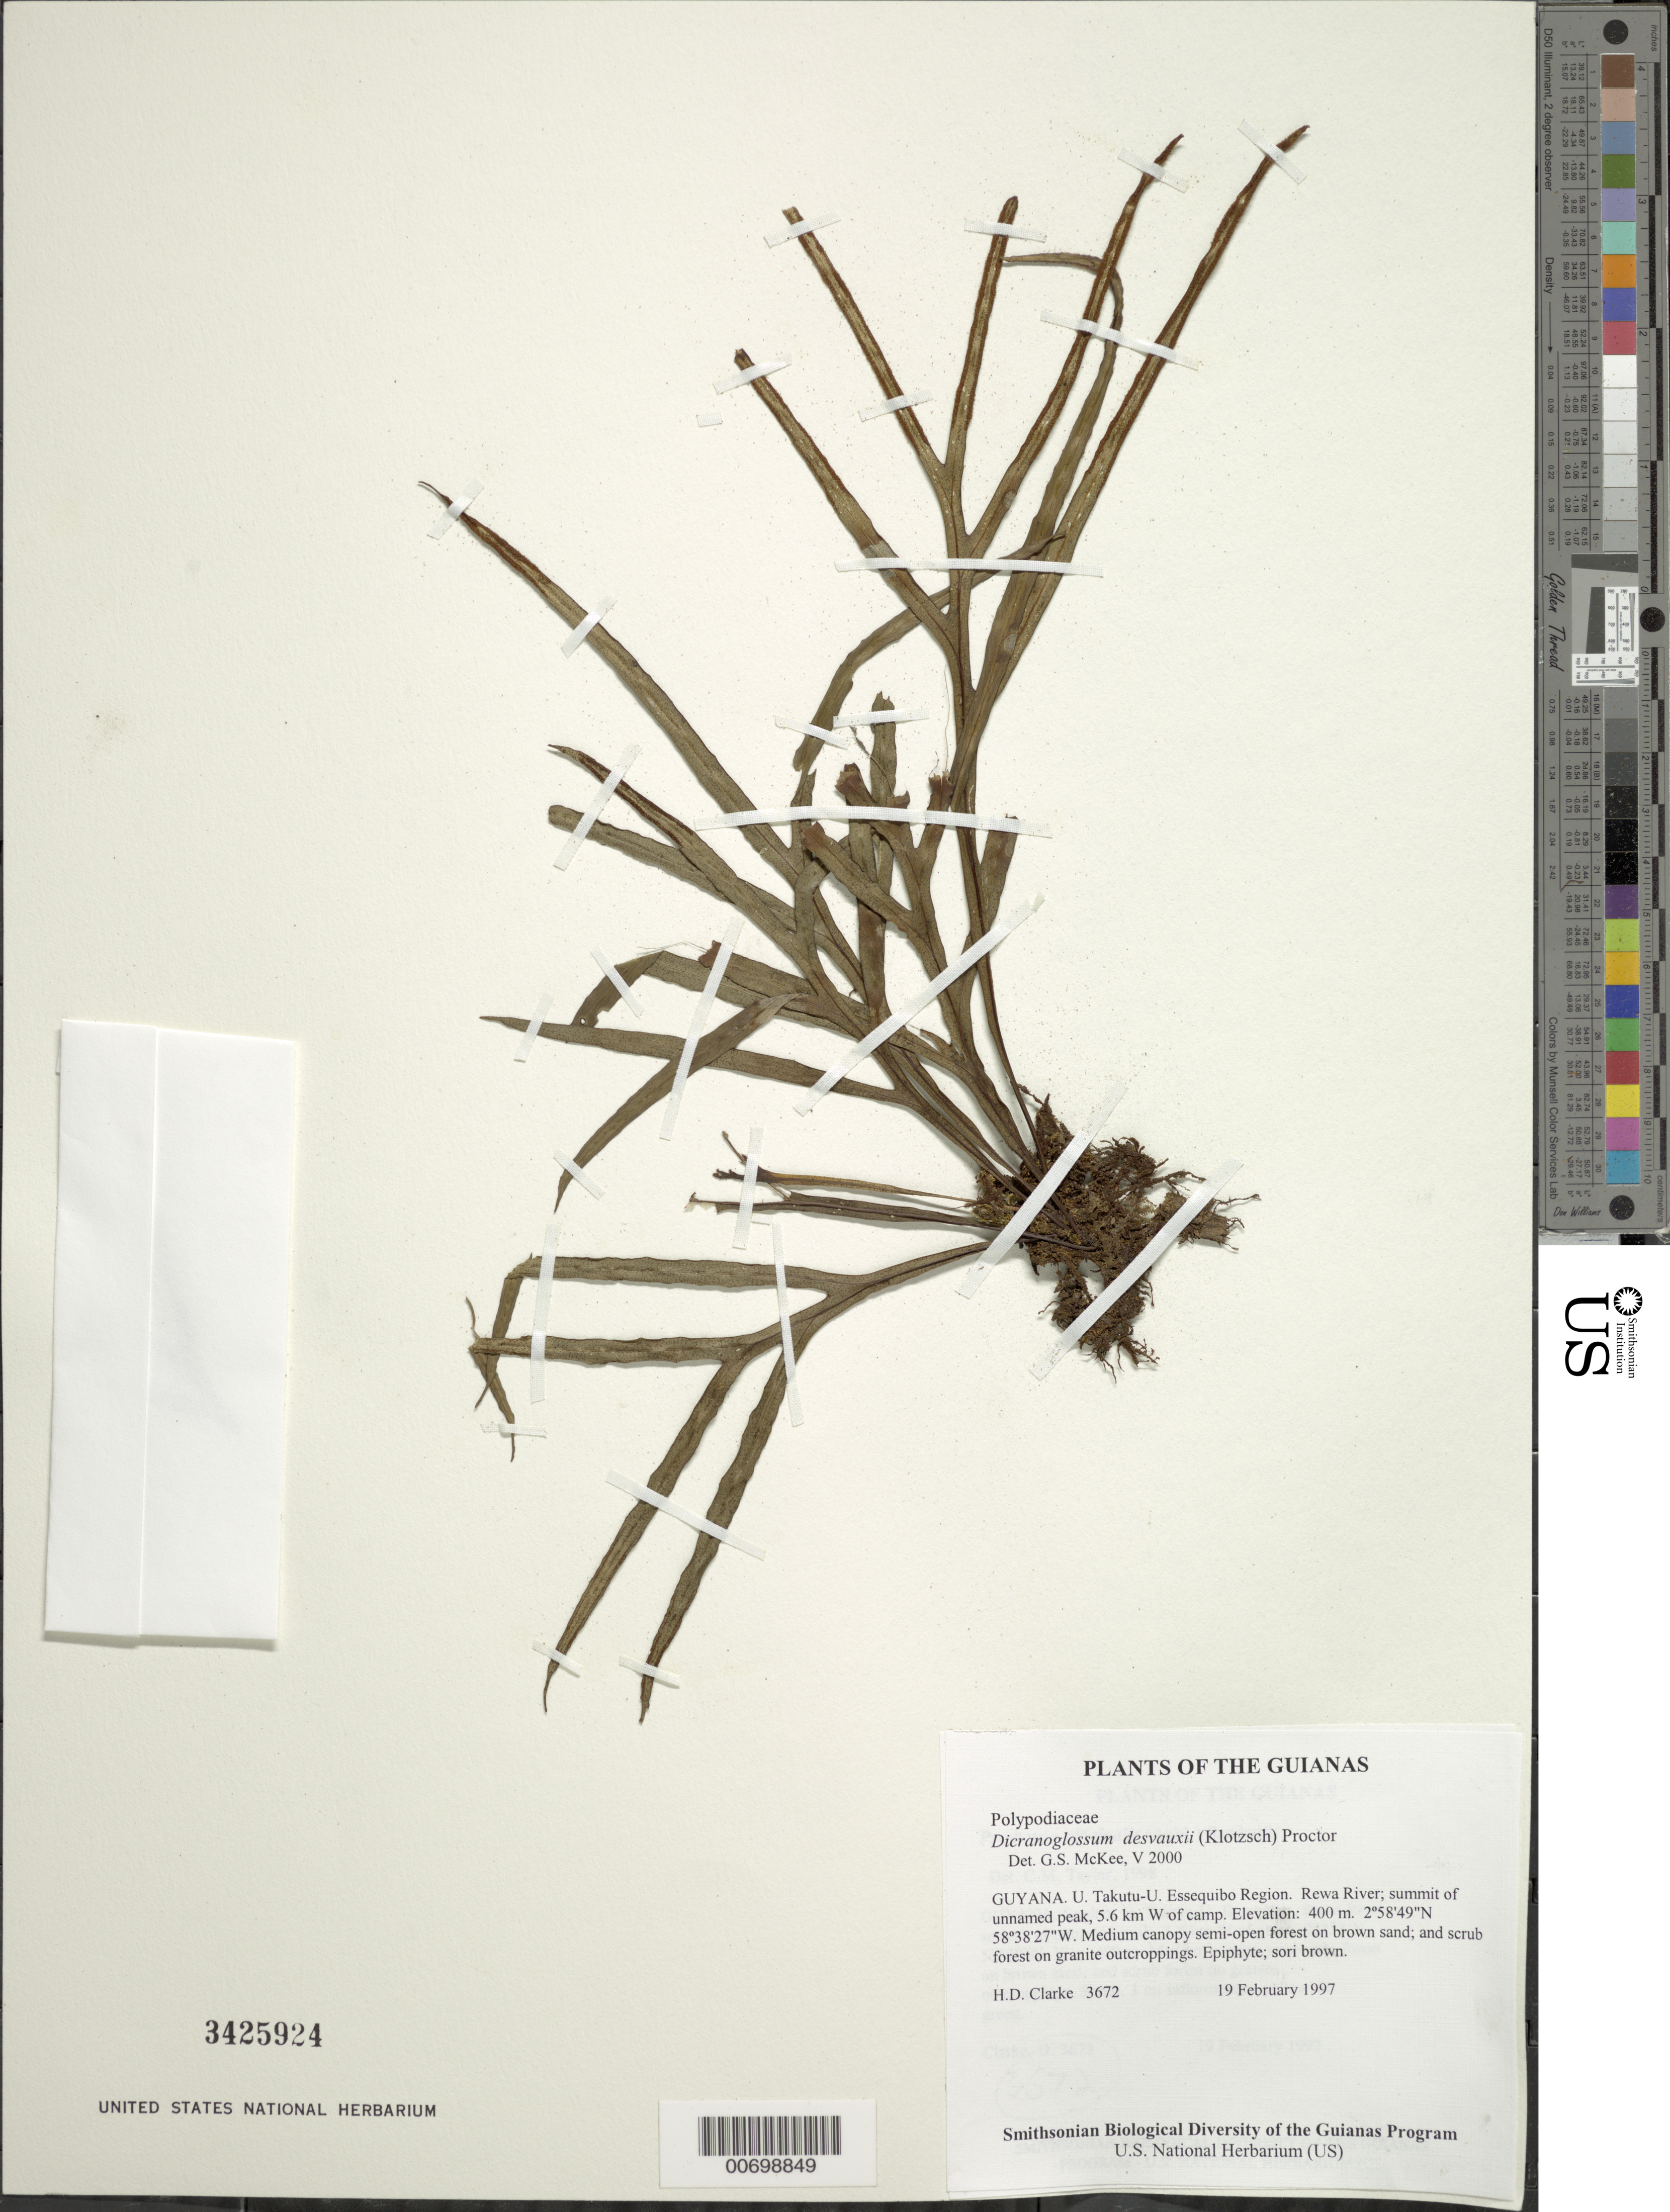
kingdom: Plantae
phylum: Tracheophyta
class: Polypodiopsida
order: Polypodiales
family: Polypodiaceae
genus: Pleopeltis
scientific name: Pleopeltis desvauxii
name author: (Klotzsch) Salino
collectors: H. D. Clarke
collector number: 3672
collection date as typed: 19 February 1997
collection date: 1997-02-19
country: Guyana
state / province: U. Takutu-U. Essequibo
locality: Rewa River; summit of unnamed peak, 5.6 km W of camp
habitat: Medium canopy semi-open forest on brown sand; and scrub forest on granite outcroppings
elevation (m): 400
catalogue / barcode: US 3425924